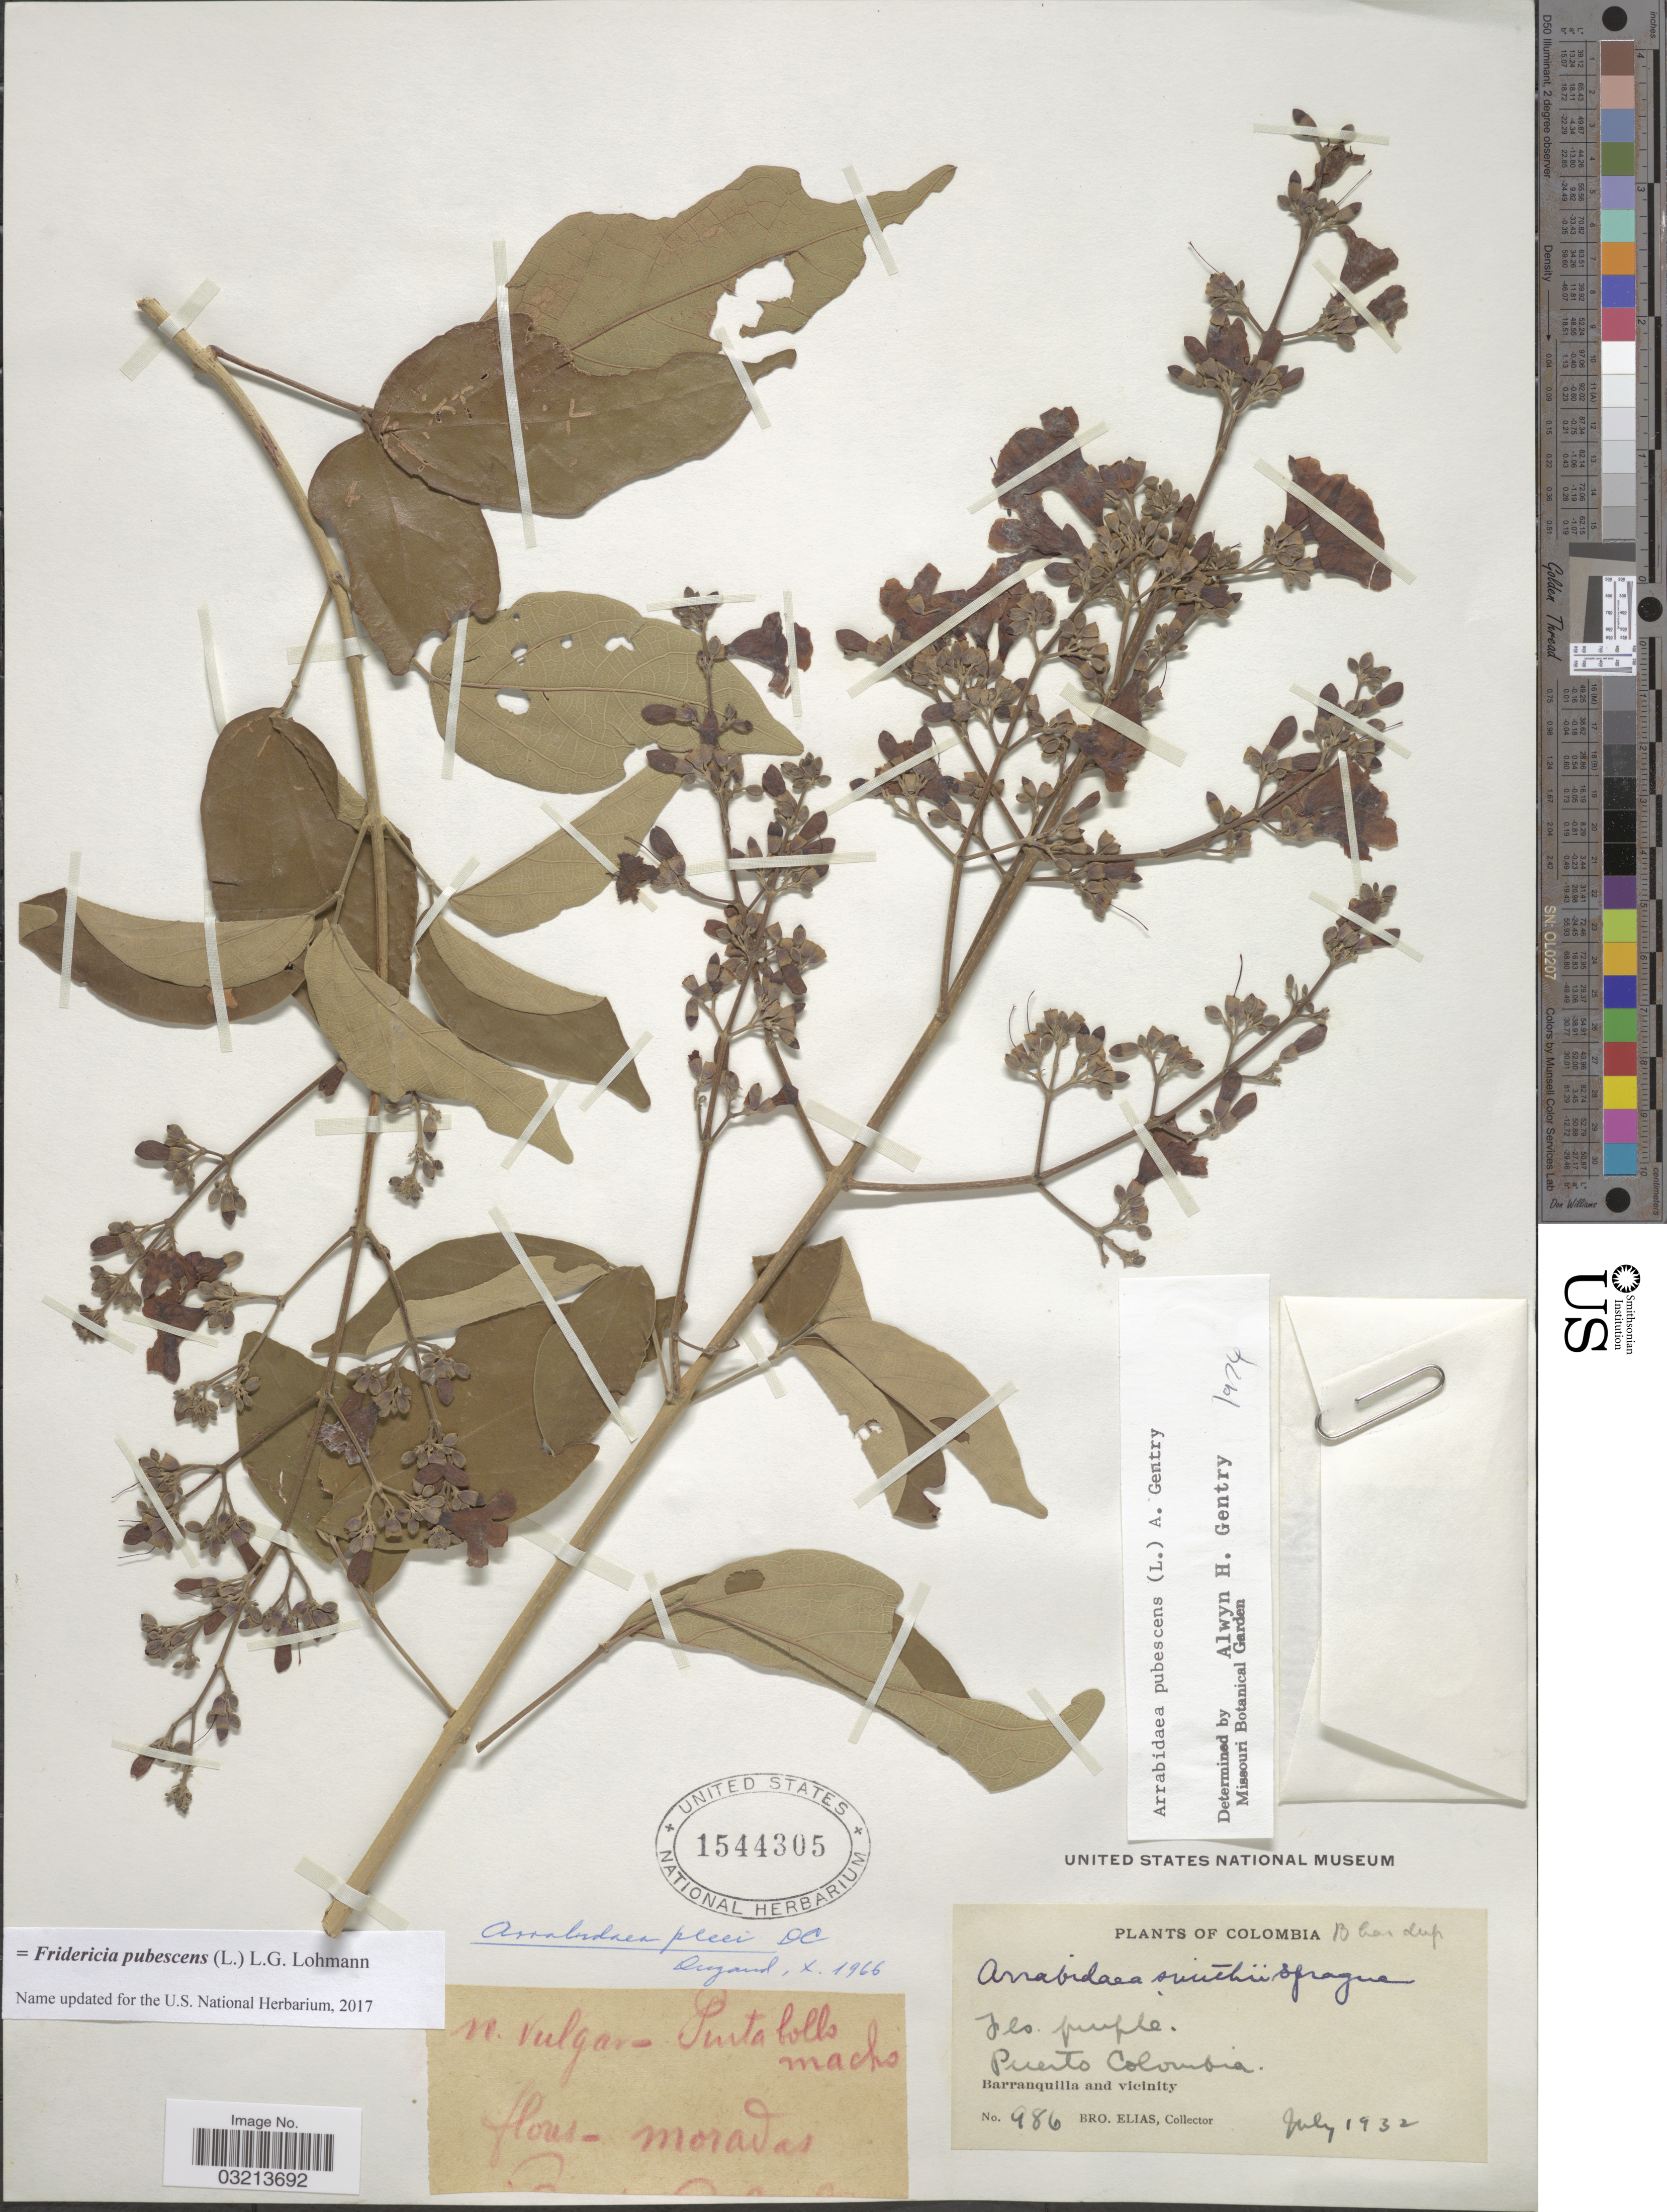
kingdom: Plantae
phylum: Tracheophyta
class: Magnoliopsida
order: Lamiales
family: Bignoniaceae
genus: Fridericia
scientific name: Fridericia pubescens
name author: (L.) L.G. Lohmann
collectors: Bro. Elias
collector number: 986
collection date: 1932-07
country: Colombia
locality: Puerto Colombia. Barranquilla and vicinity.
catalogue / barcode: US 1544305